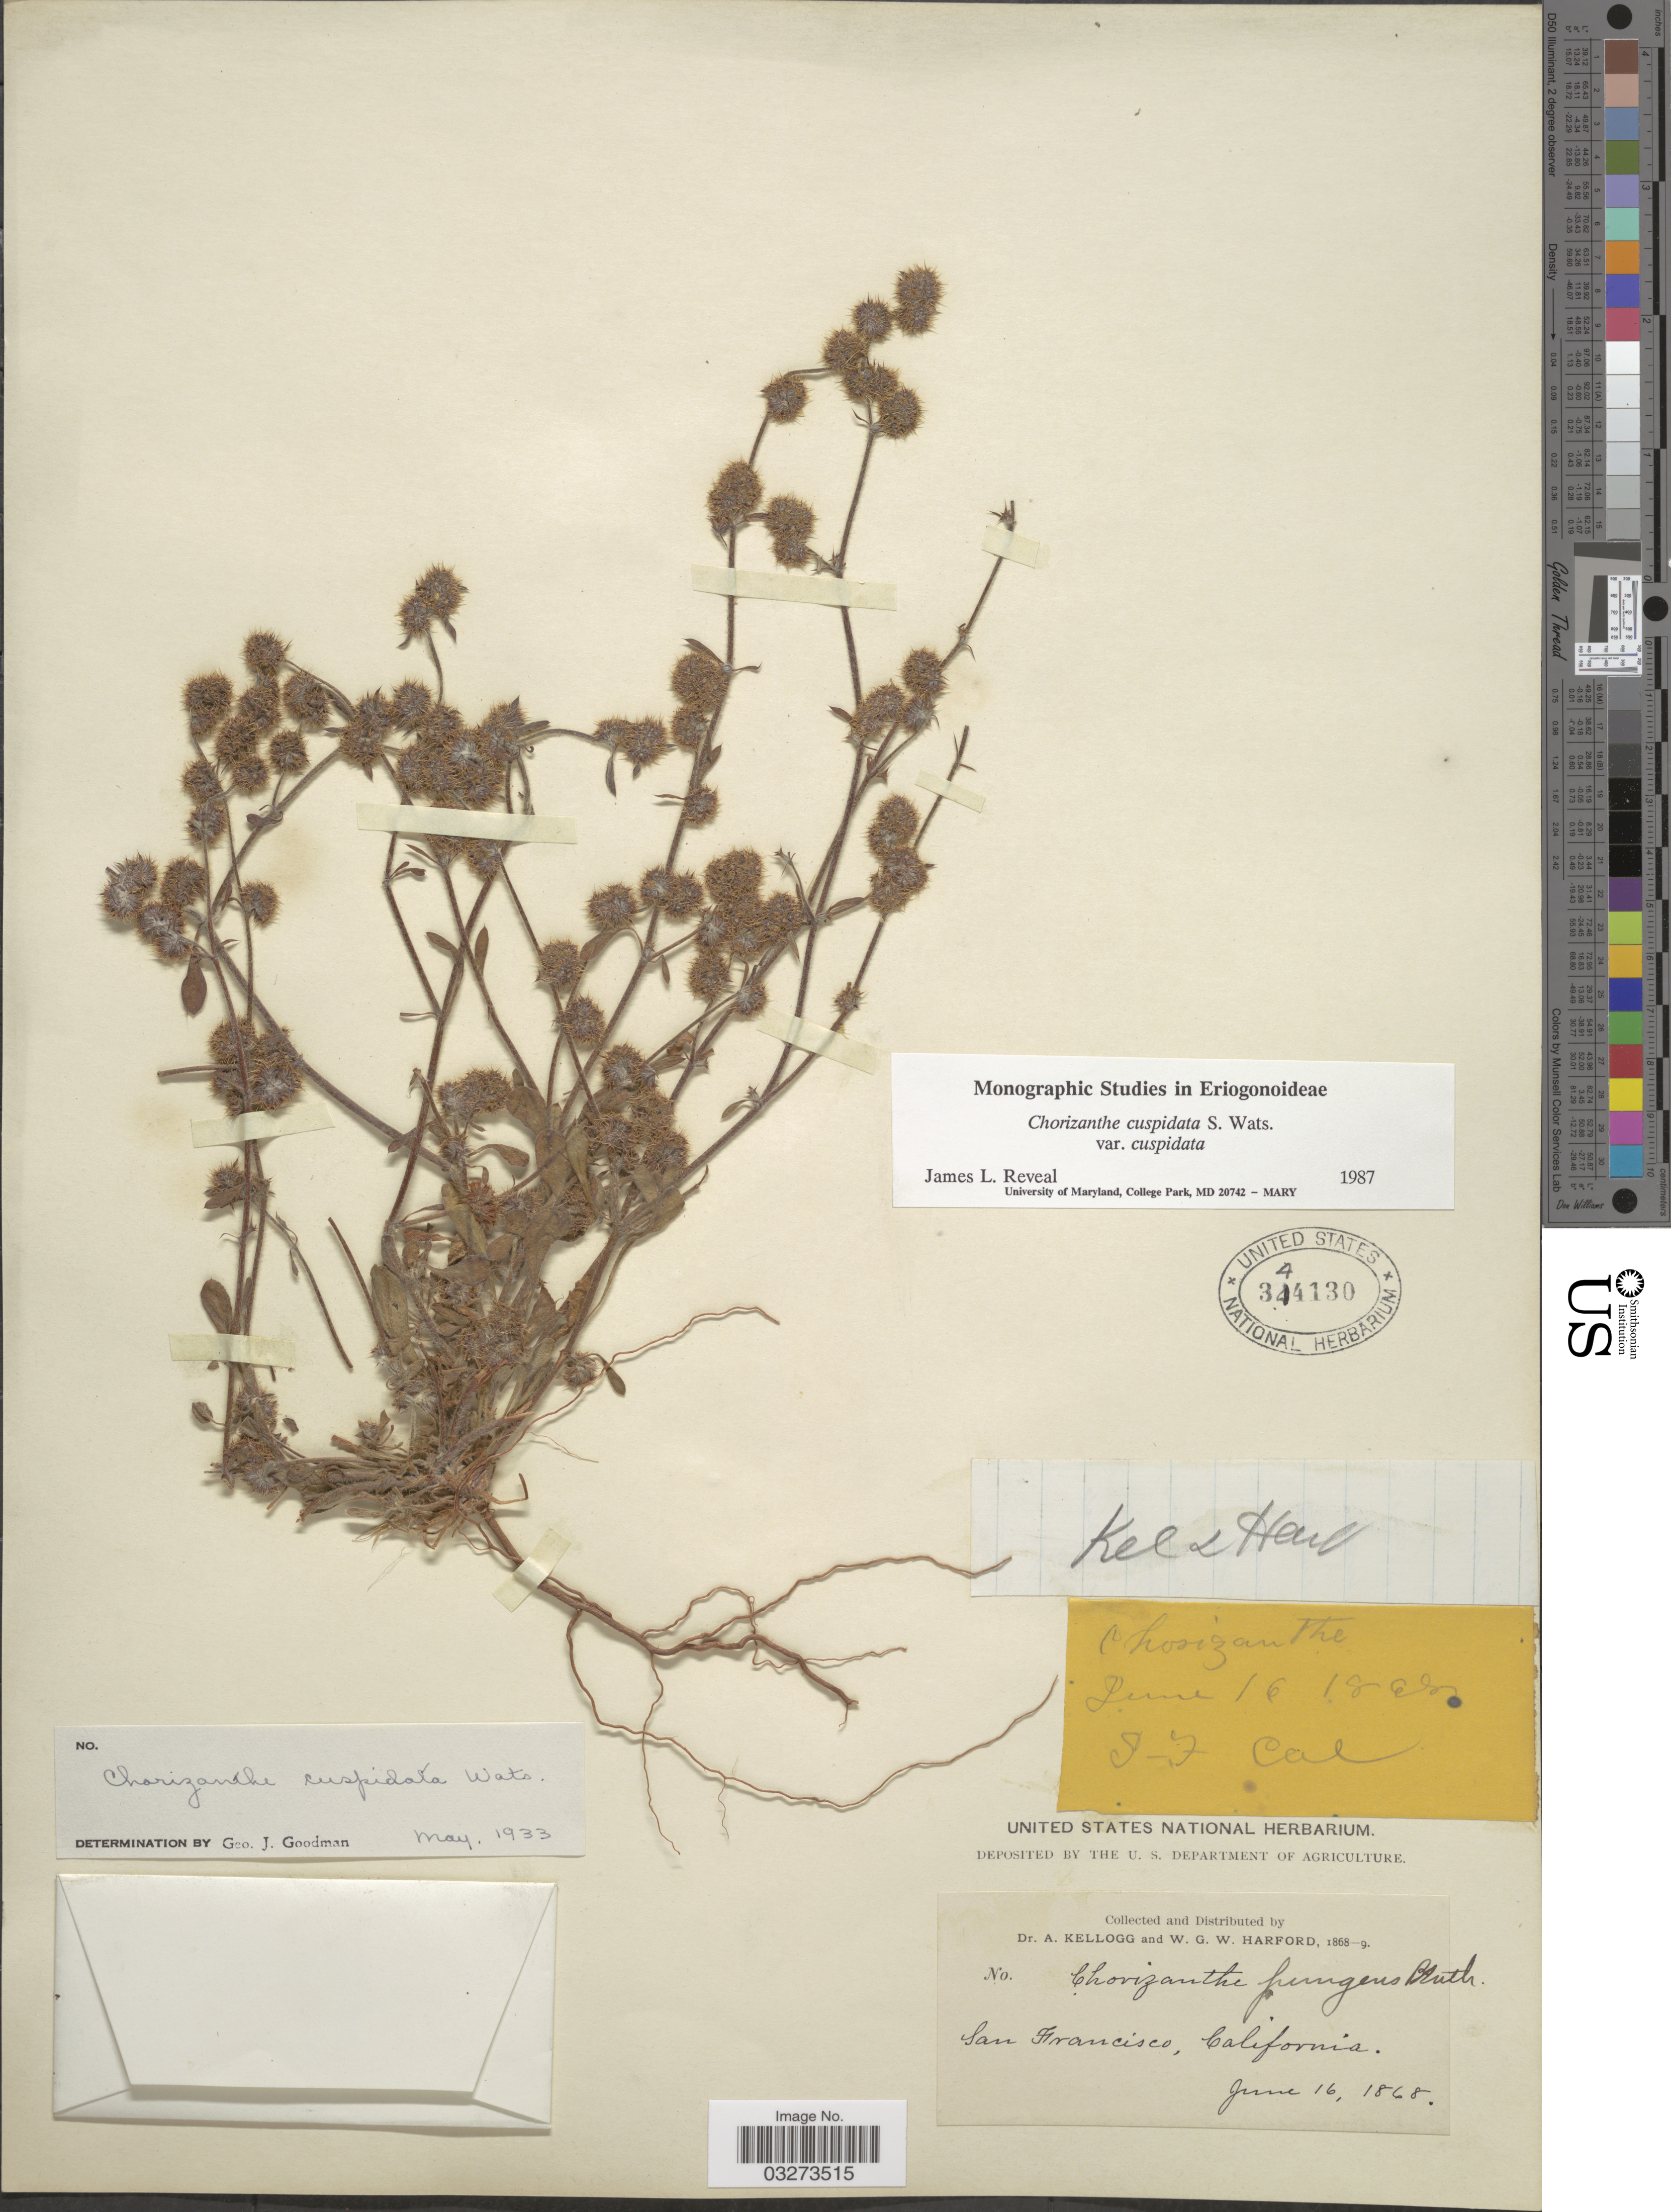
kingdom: Plantae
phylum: Tracheophyta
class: Magnoliopsida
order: Caryophyllales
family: Polygonaceae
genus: Chorizanthe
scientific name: Chorizanthe cuspidata var. cuspidata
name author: S. Watson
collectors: A. Kellogg & W. G. W. Harford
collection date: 1868-06-16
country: United States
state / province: California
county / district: San Francisco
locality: San Francisco.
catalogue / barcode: US 344130